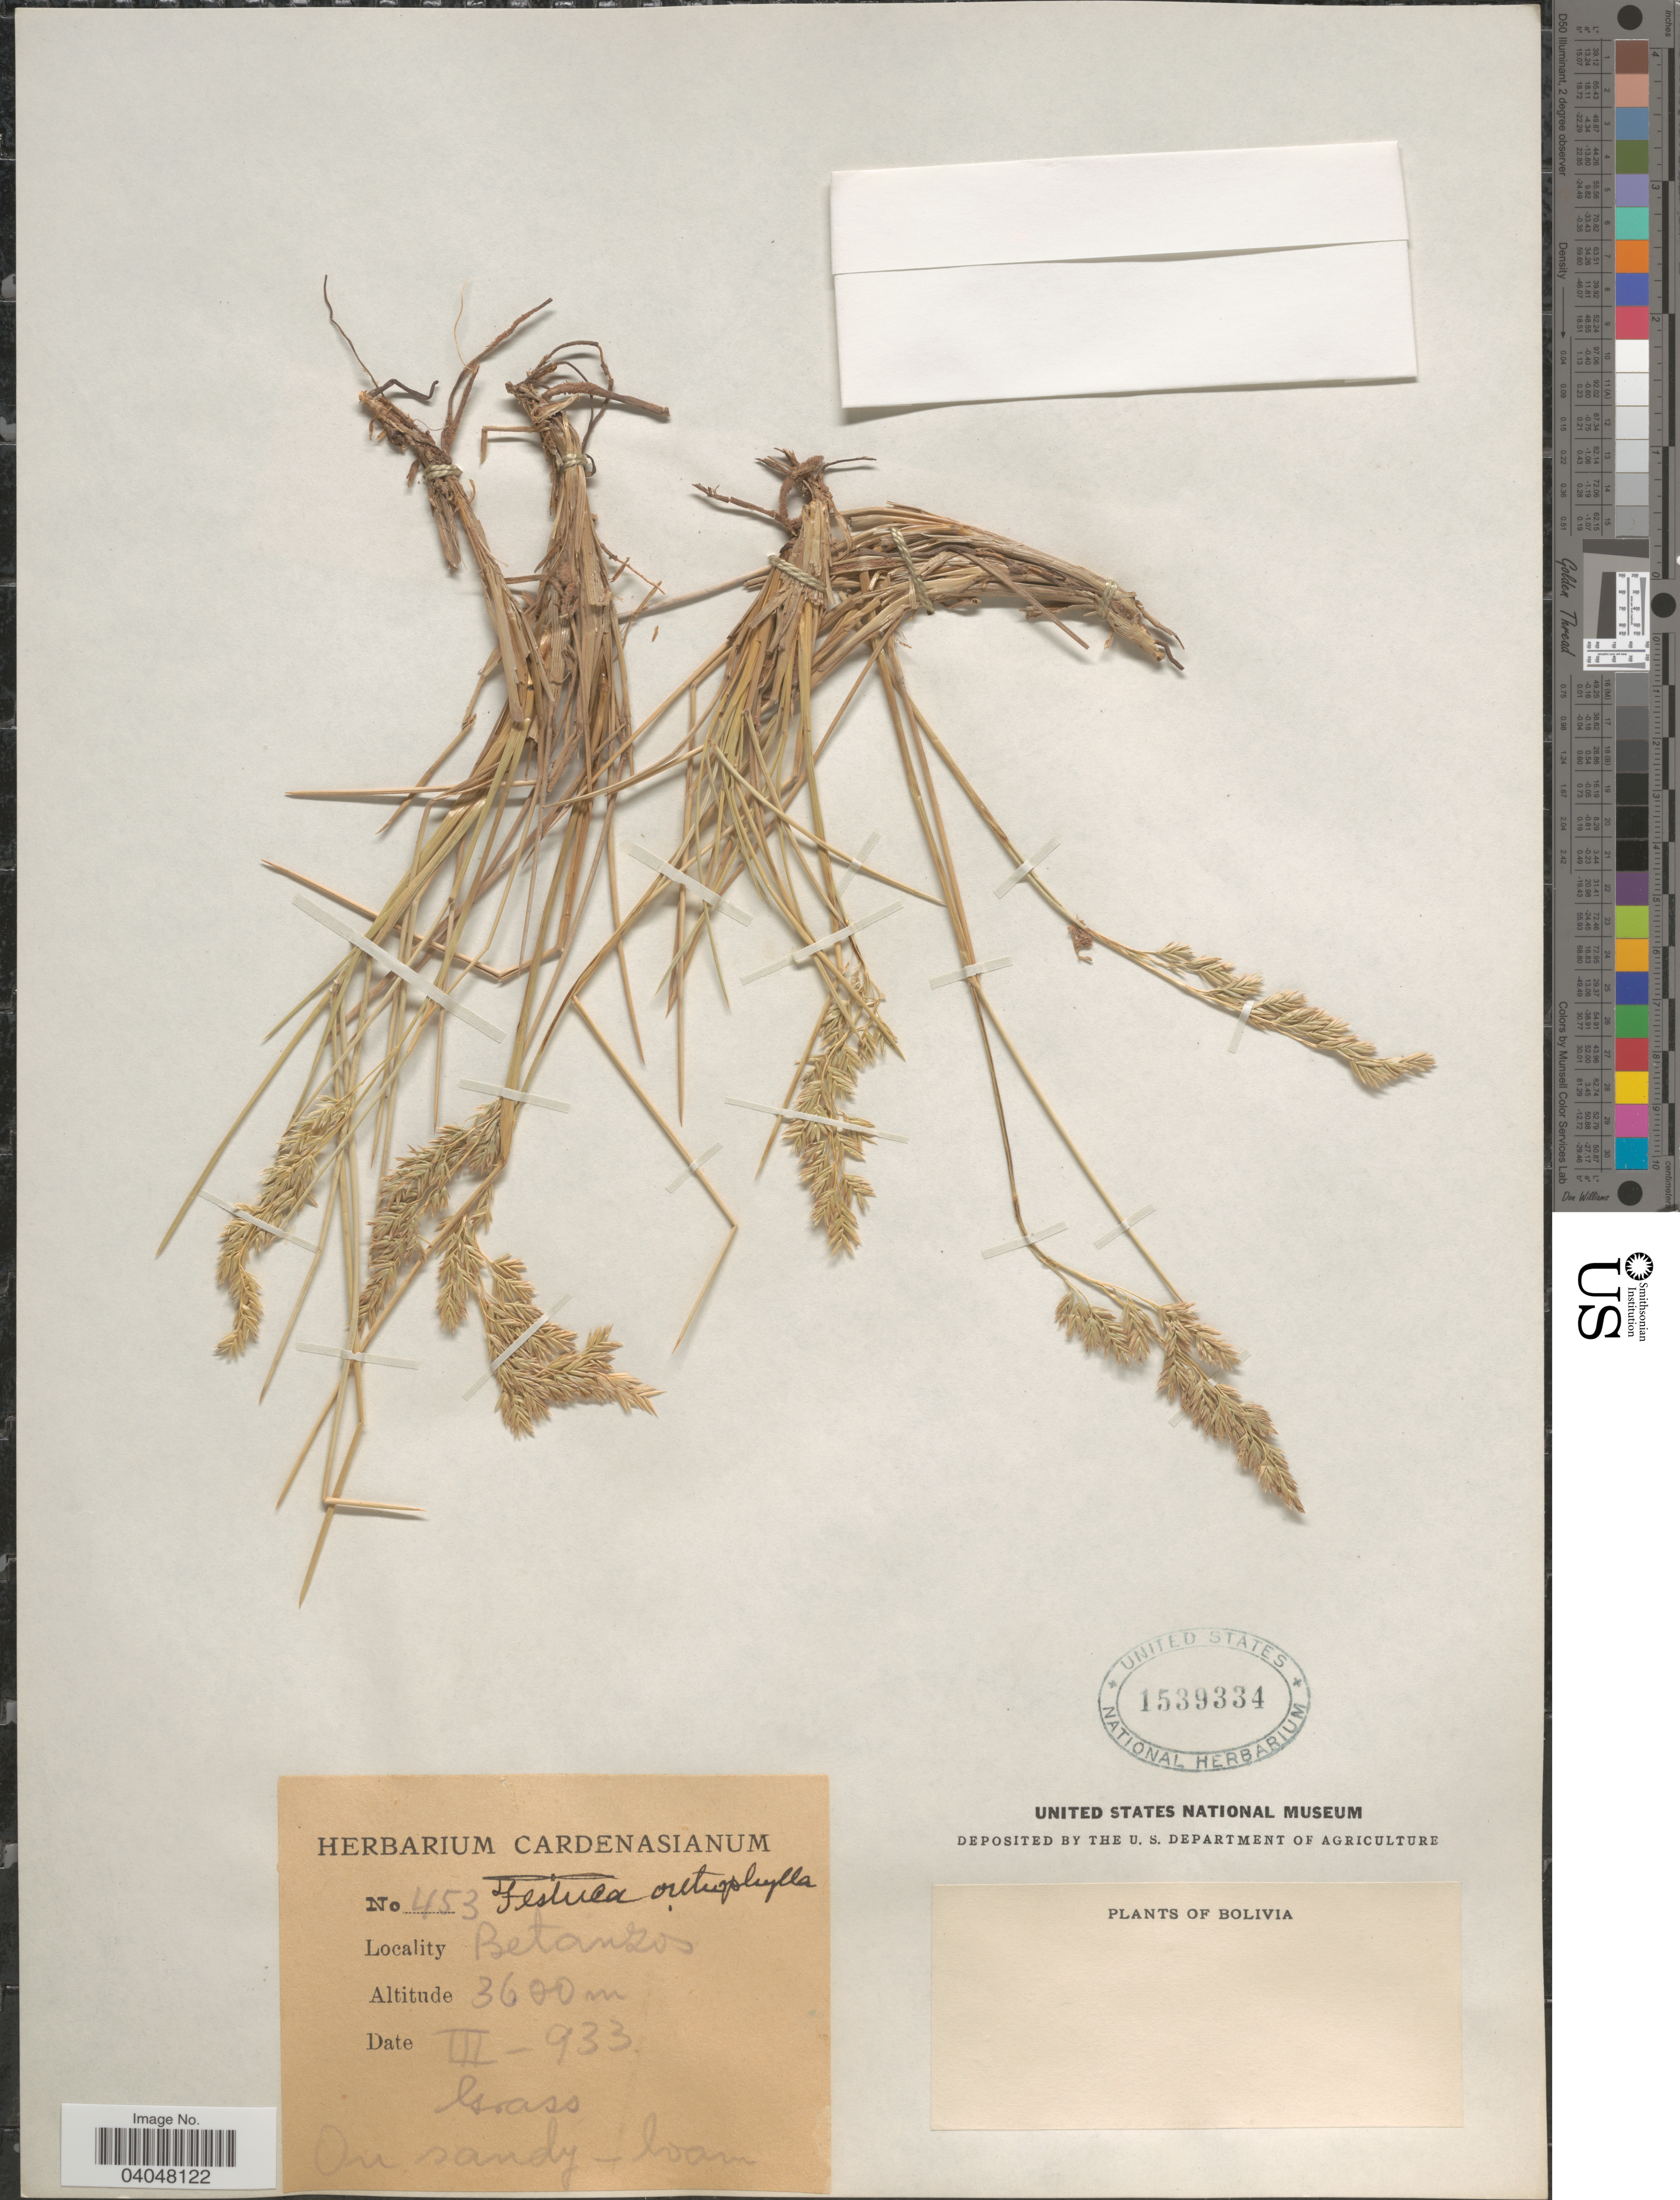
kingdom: Plantae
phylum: Tracheophyta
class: Liliopsida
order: Poales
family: Poaceae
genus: Festuca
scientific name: Festuca orthophylla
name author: Pilg.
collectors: ex herb. Cardenasianum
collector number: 453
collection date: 1933-03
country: Bolivia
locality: Betanzos.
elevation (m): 3600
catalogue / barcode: US 1539334